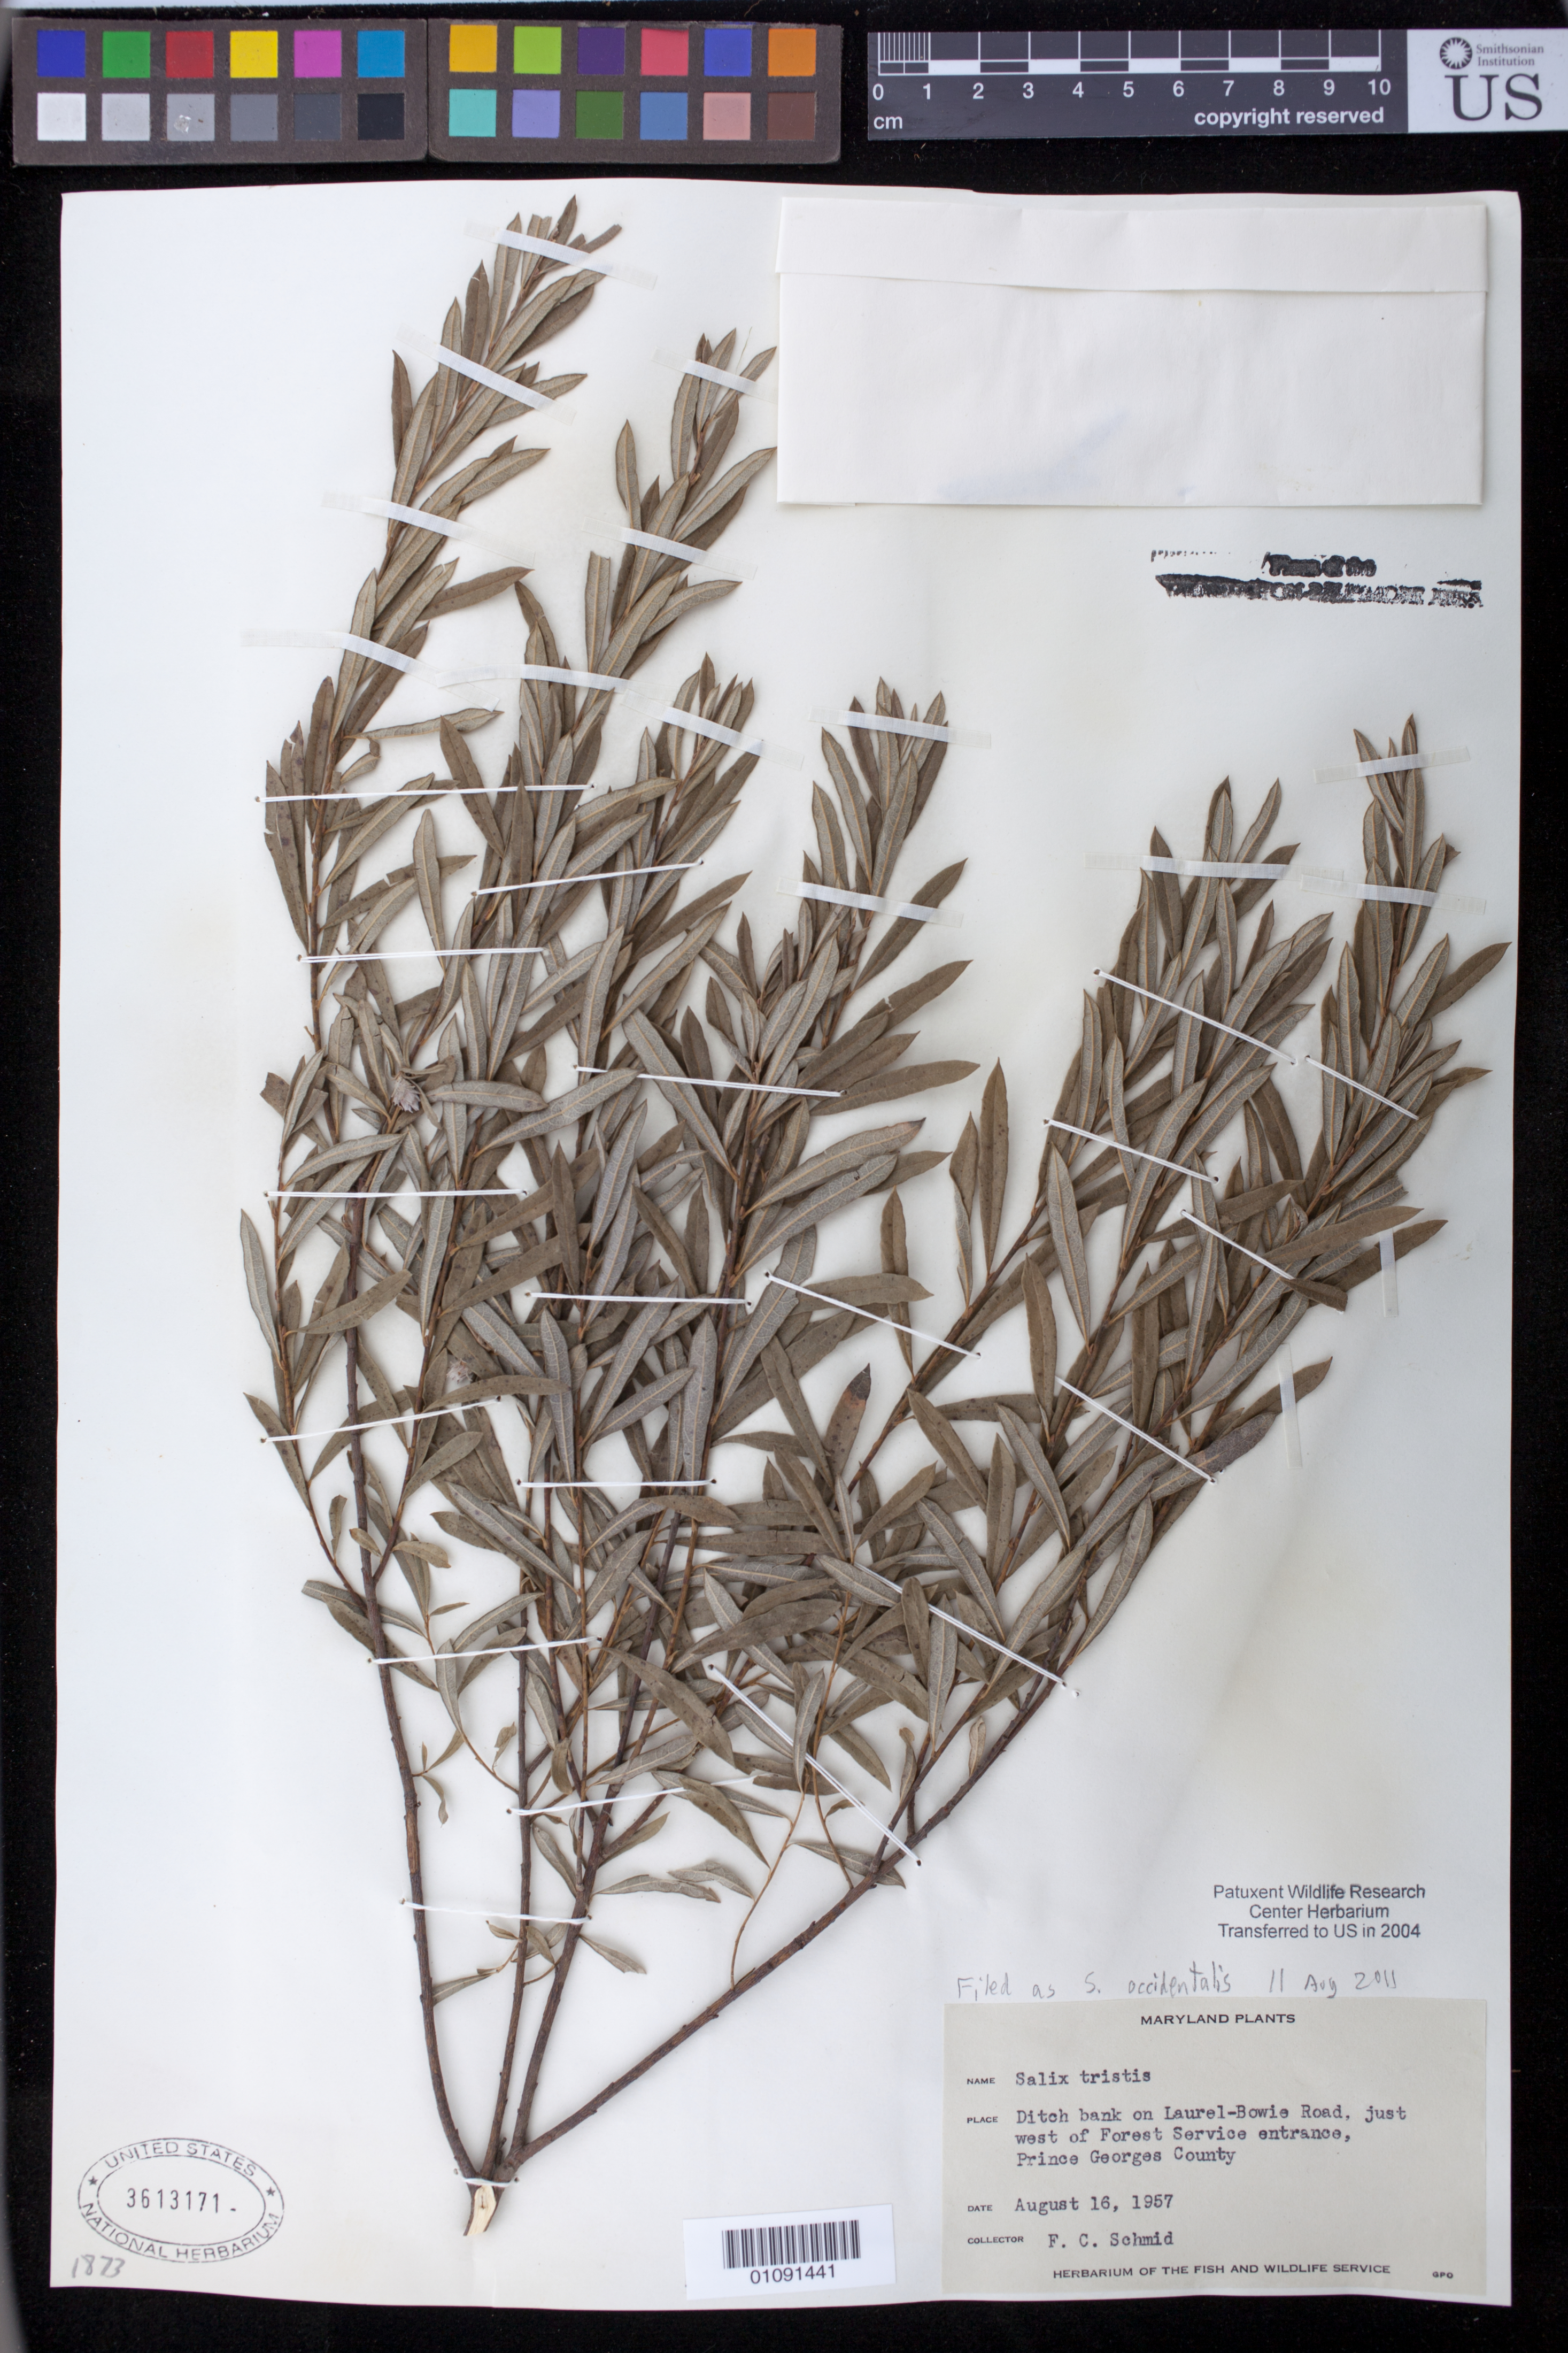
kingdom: Plantae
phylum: Tracheophyta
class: Magnoliopsida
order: Malpighiales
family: Salicaceae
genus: Salix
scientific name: Salix occidentalis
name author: Walter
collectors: F. Schmid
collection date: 1957-08-16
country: United States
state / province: Maryland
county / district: Prince George's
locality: Laurel/Bowie road, just W. of Forest Service entrance.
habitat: Ditch bank.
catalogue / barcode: US 3613171